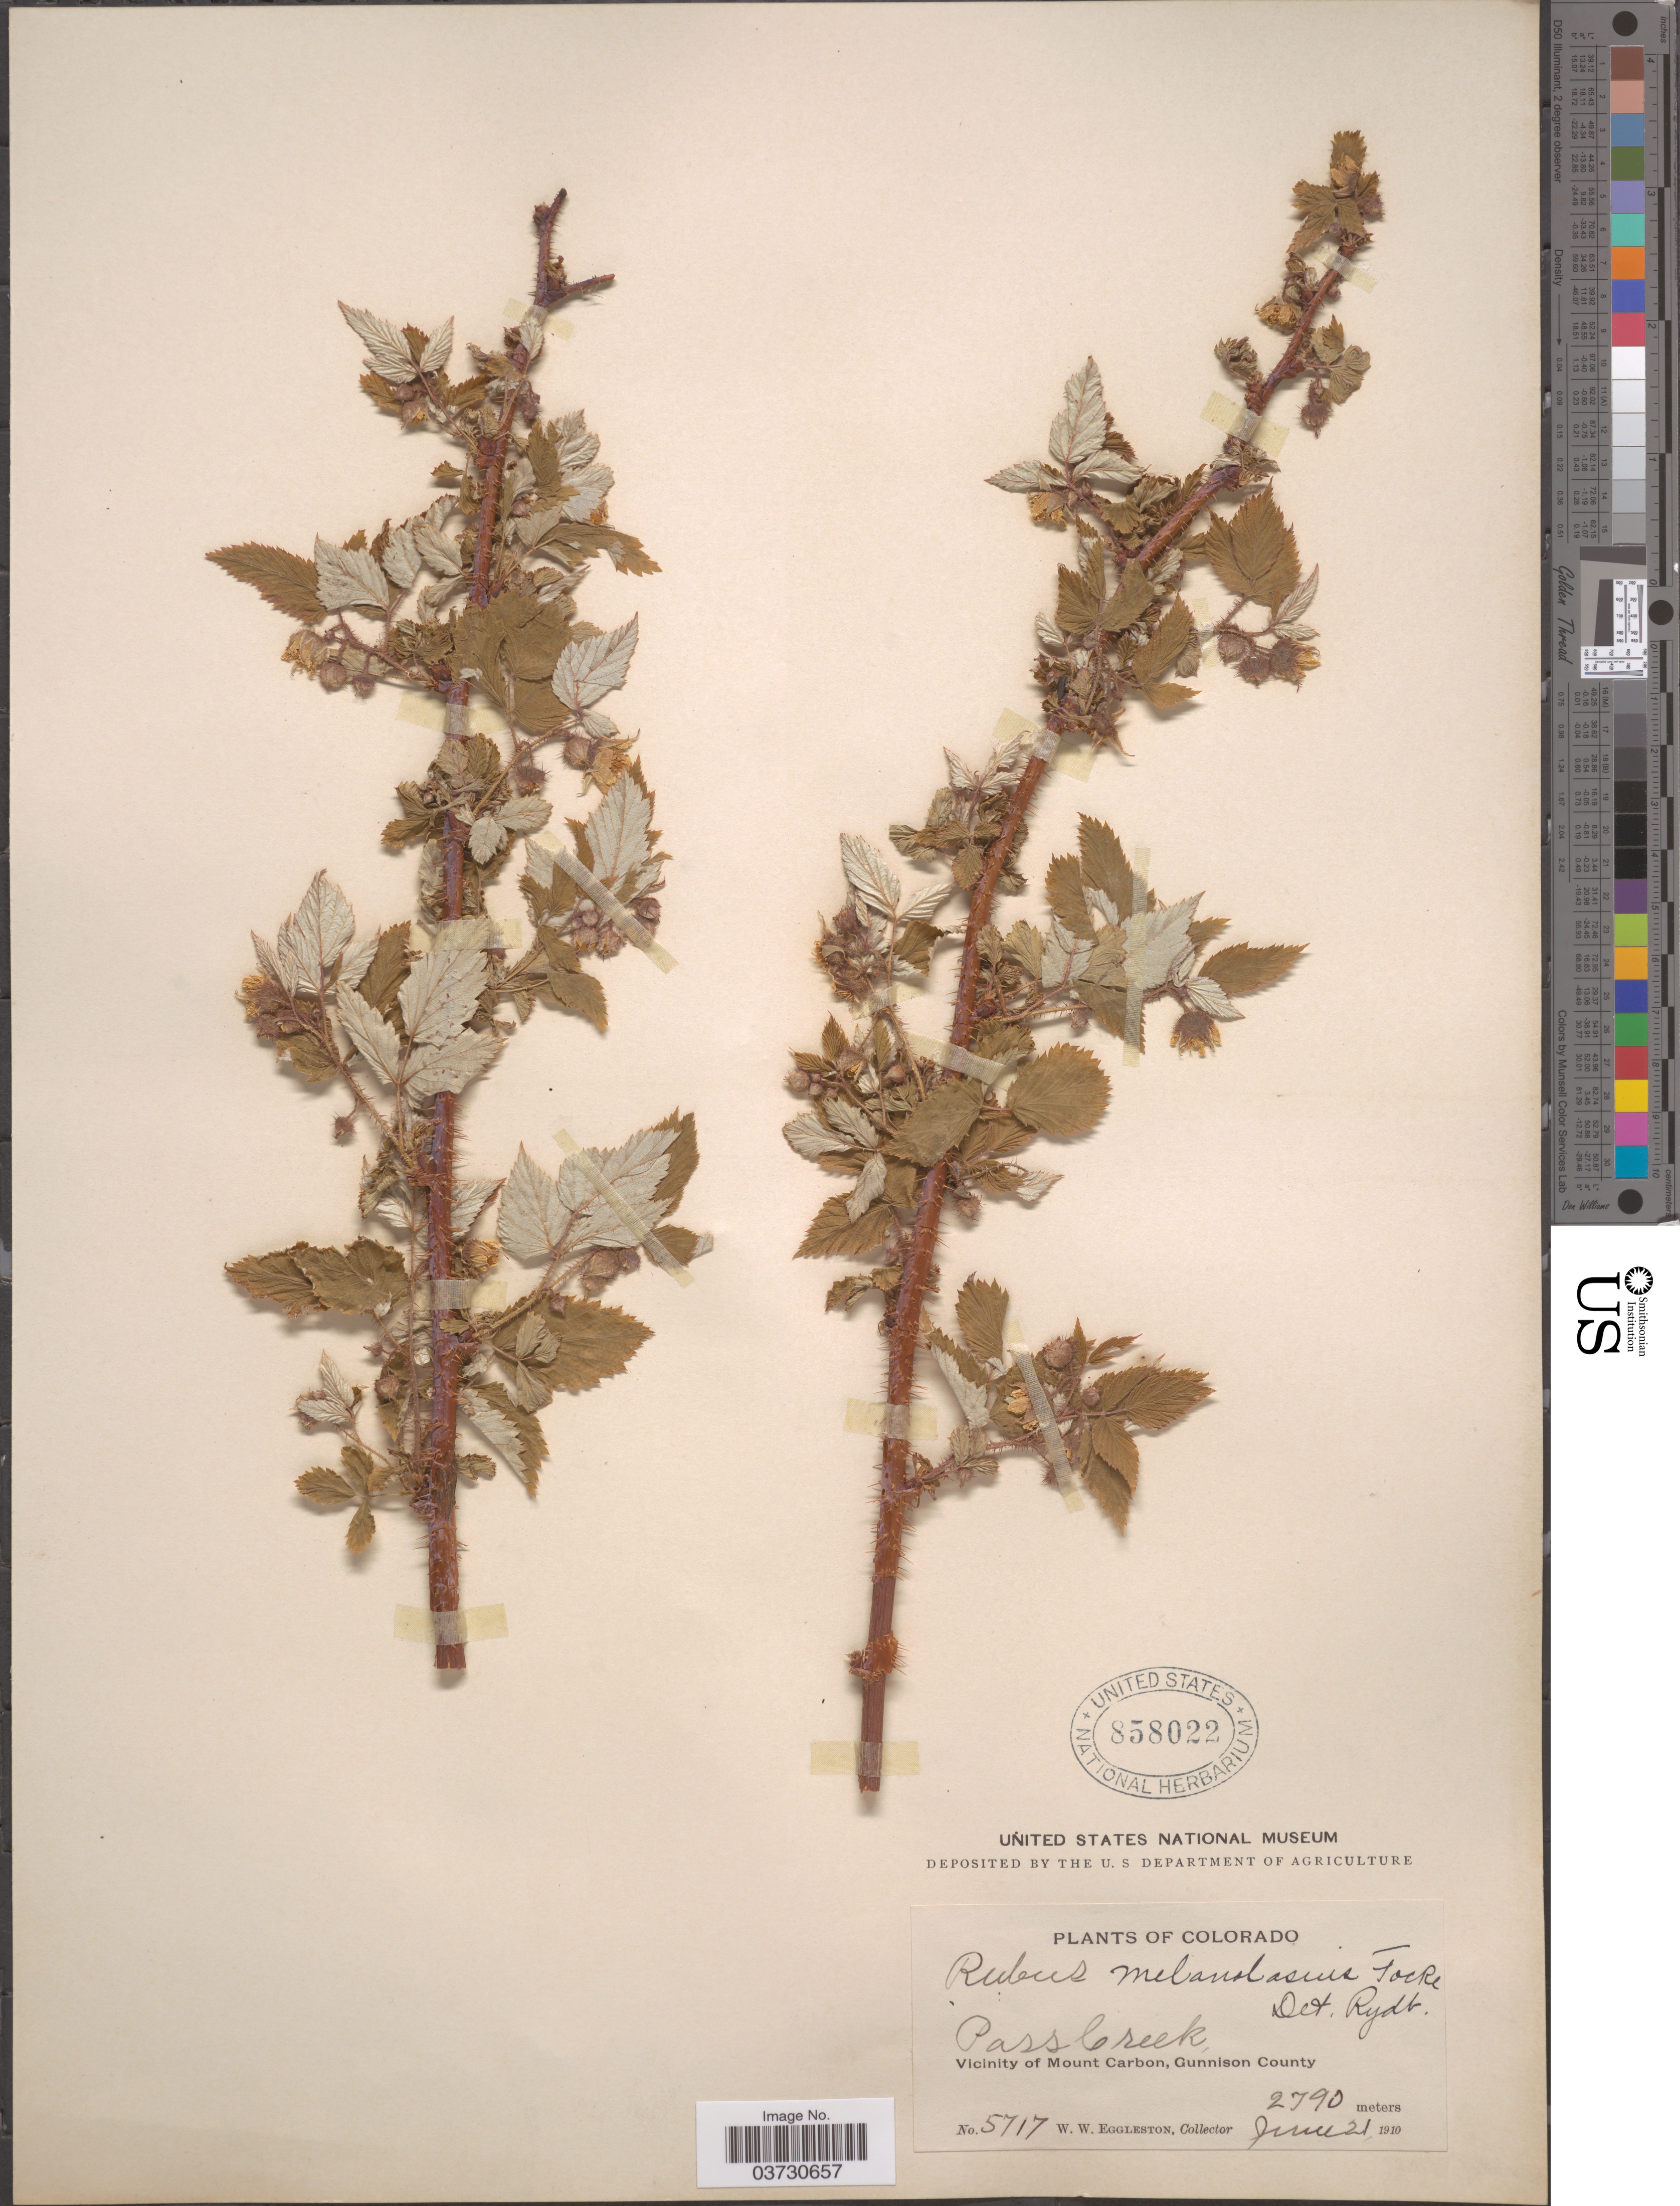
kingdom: Plantae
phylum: Tracheophyta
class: Magnoliopsida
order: Rosales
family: Rosaceae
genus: Rubus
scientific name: Rubus melanolasius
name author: Dieck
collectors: W. W. Eggleston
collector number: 5717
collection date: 1910-06-21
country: United States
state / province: Colorado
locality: Pass Creek, Vicinity of Mount Carbon, Gunnison County.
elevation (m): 2790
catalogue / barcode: US 858022